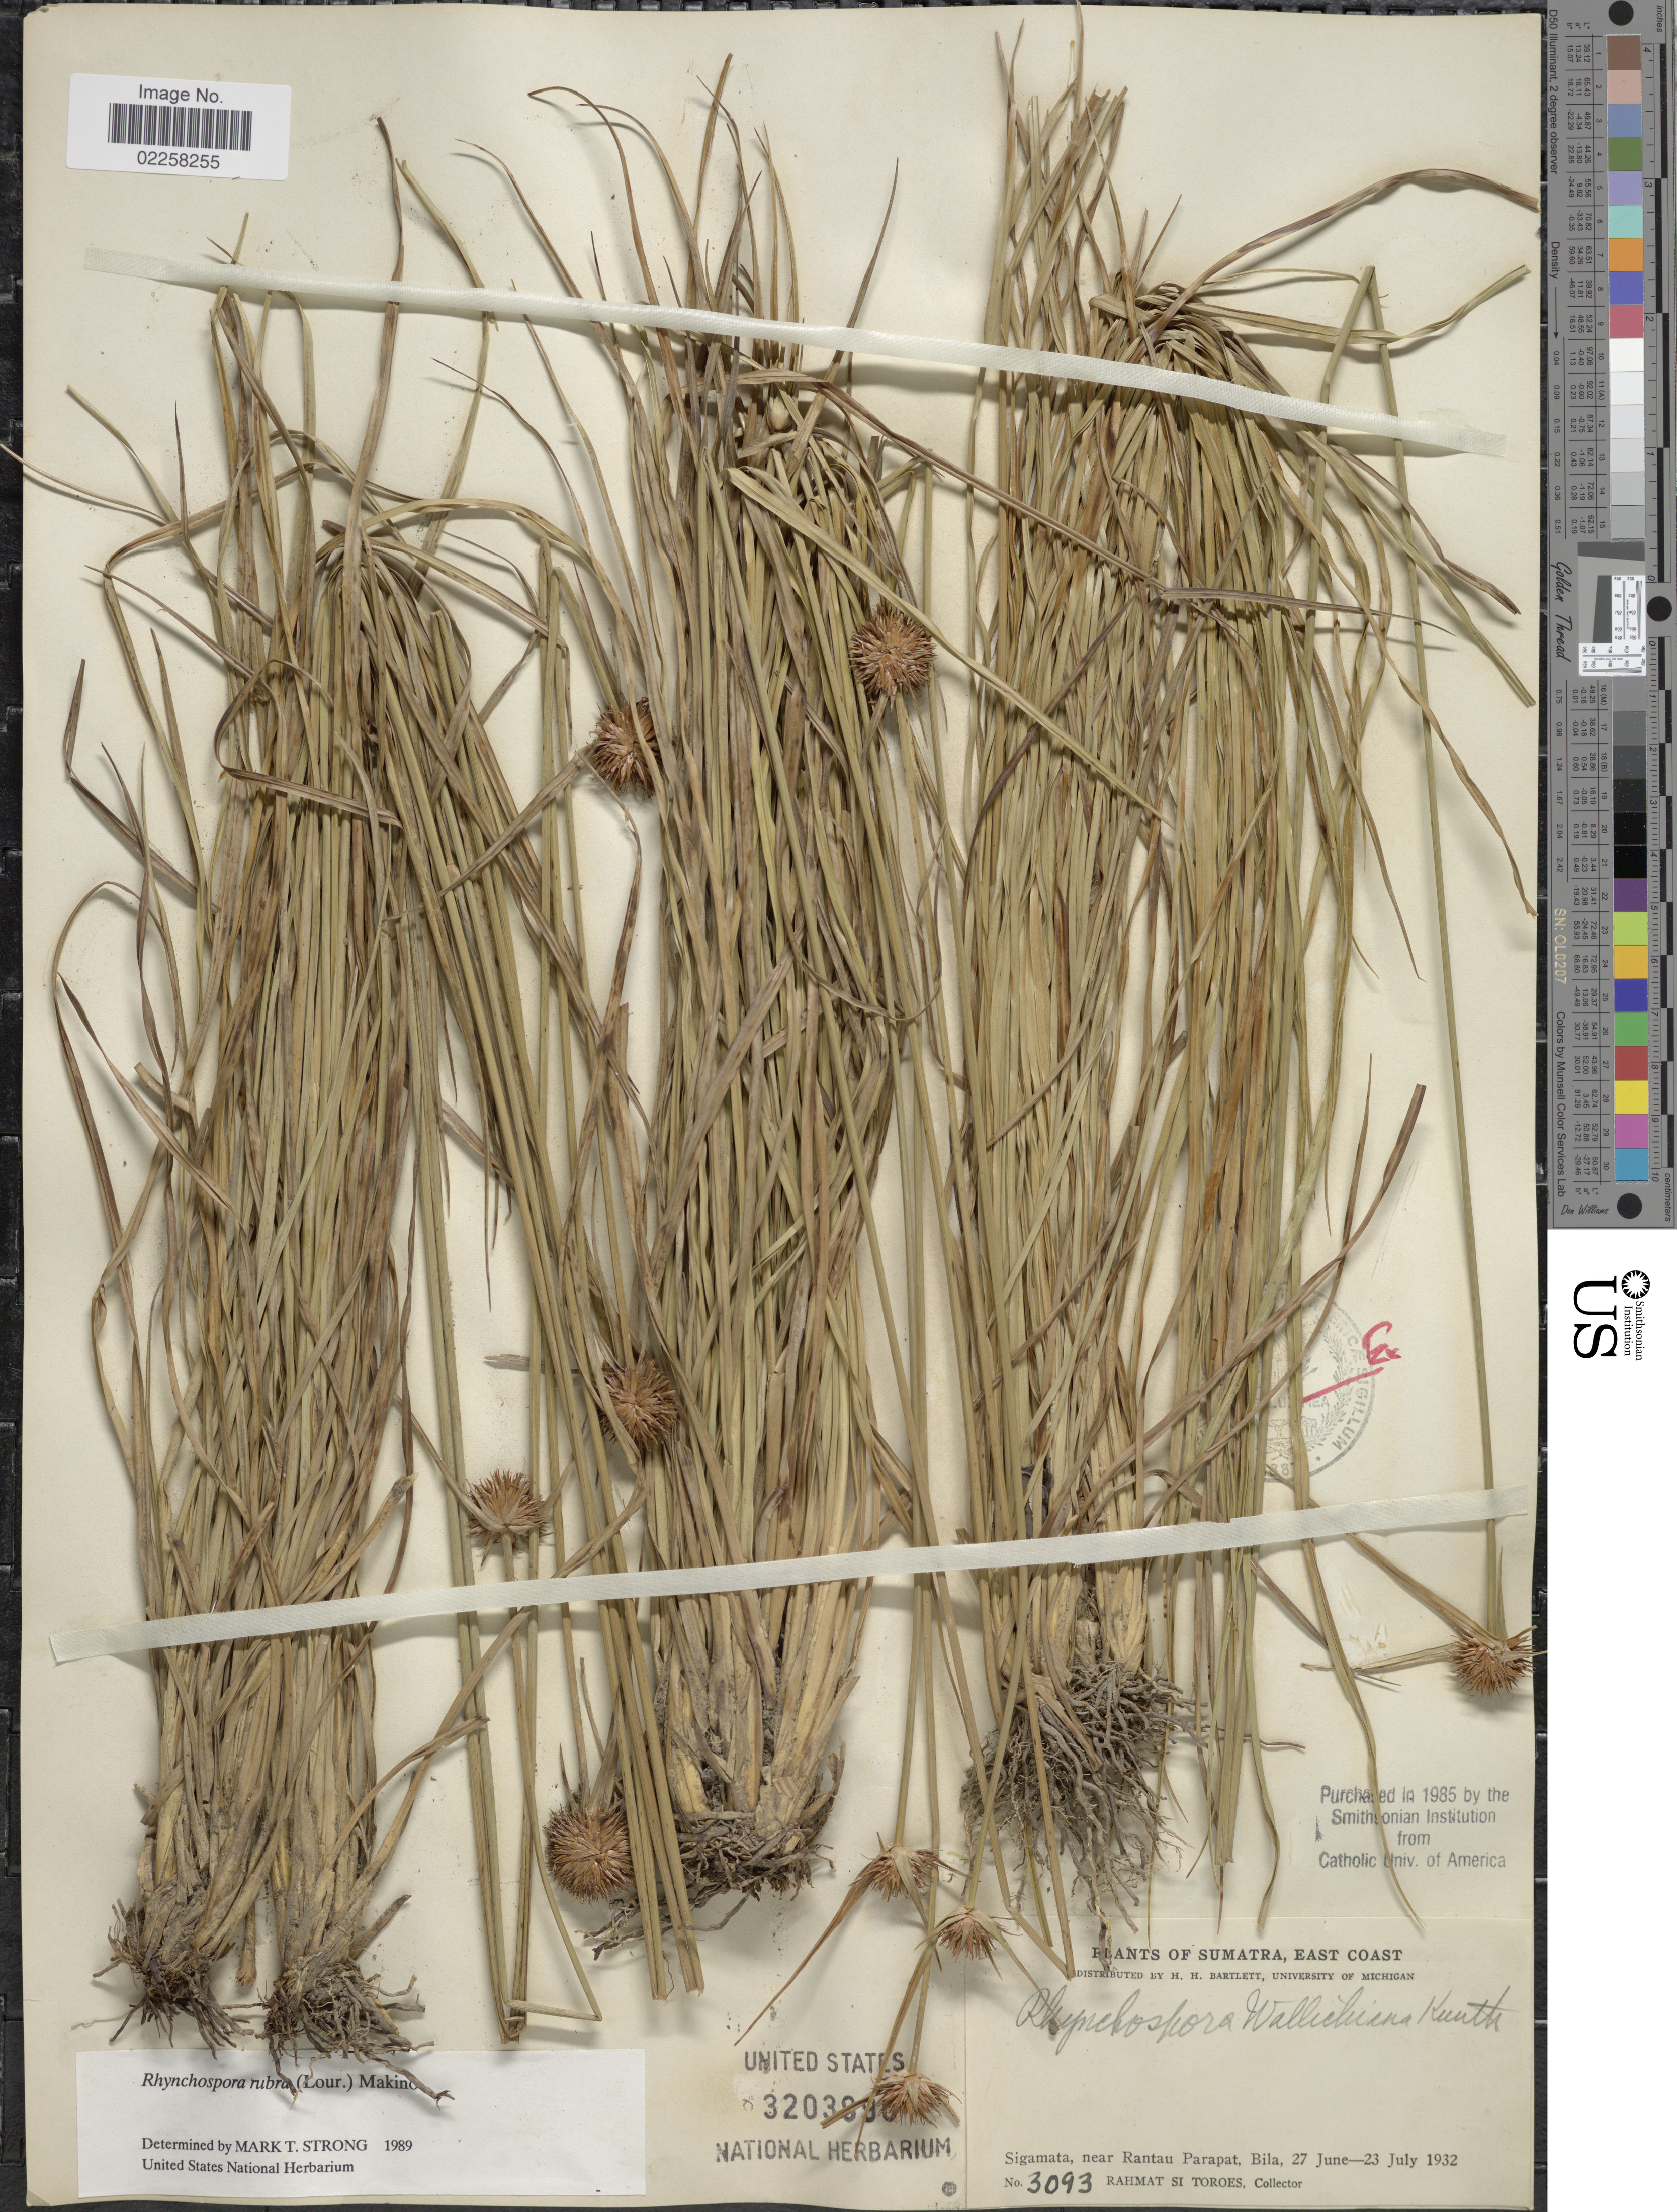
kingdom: Plantae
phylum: Tracheophyta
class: Liliopsida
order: Poales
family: Cyperaceae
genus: Rhynchospora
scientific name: Rhynchospora rubra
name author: (Lour.) Makino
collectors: Rahmat Si Boeea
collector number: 3093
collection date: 1932-06-27/1932-07-23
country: Indonesia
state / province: Sumatra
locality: East Coast, Sigamata, near Rantau Parapat, Bila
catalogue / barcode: US 3203990